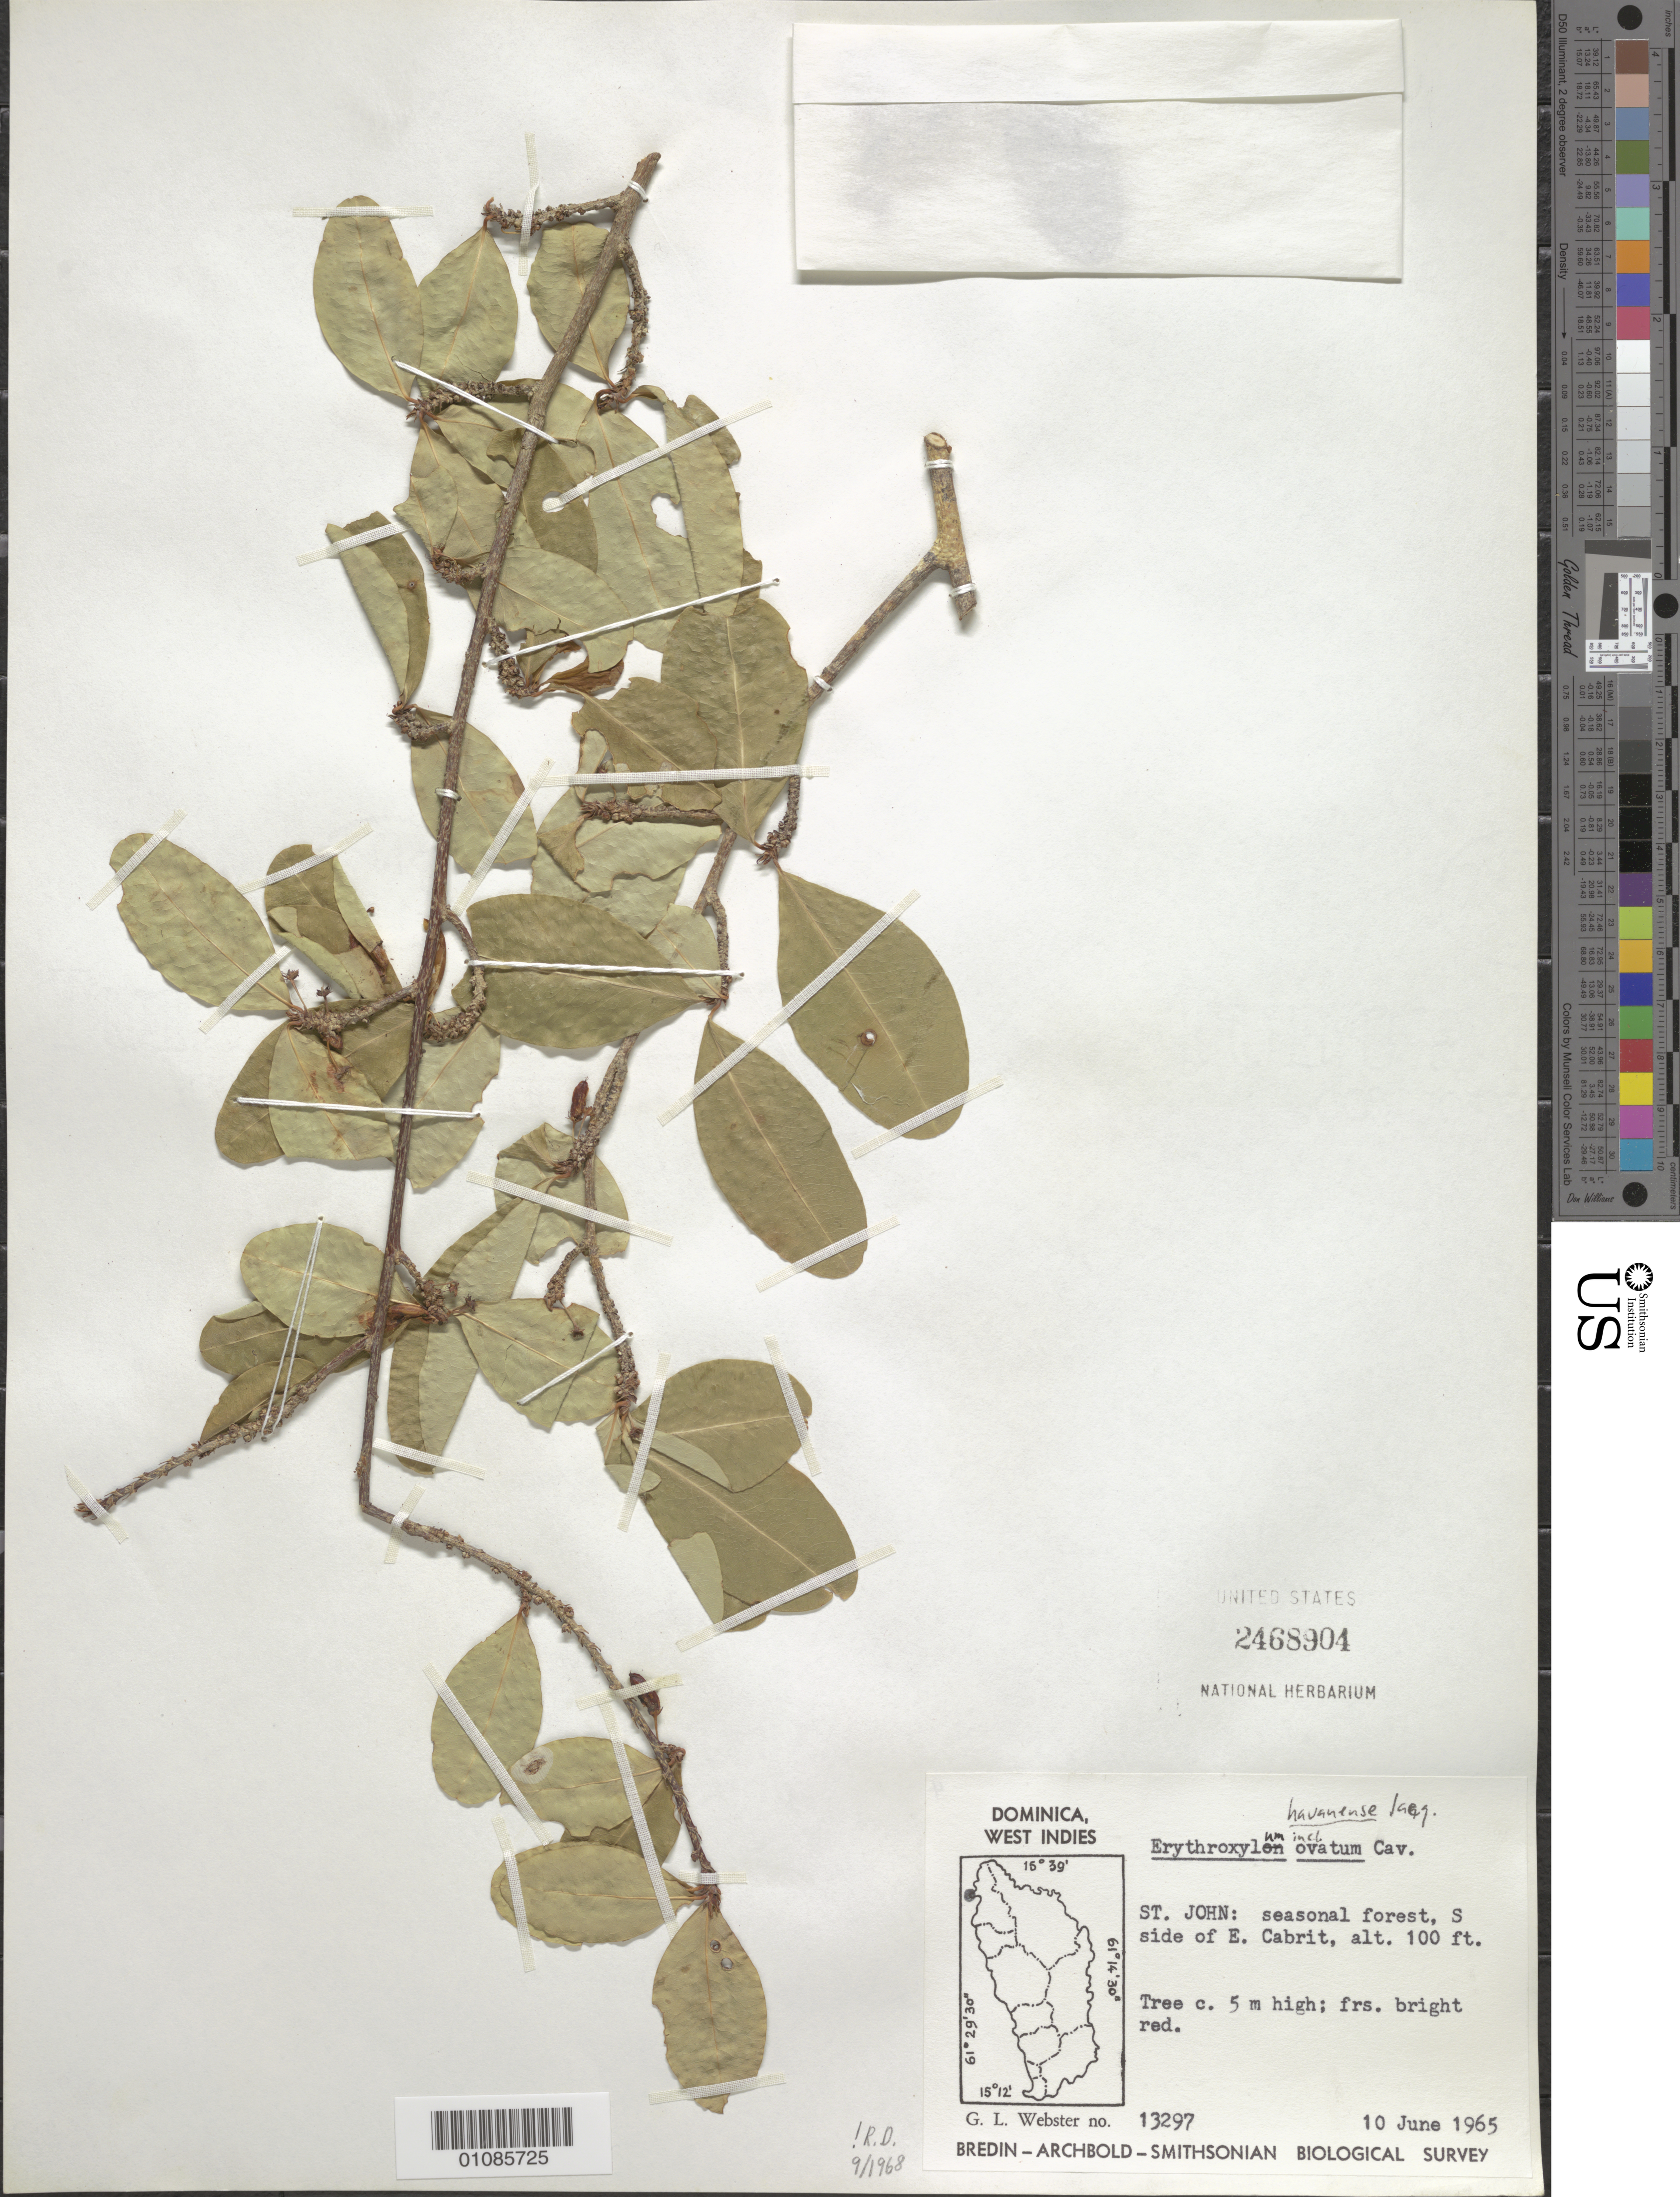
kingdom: Plantae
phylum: Tracheophyta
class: Magnoliopsida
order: Malpighiales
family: Erythroxylaceae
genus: Erythroxylum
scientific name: Erythroxylum havanense var. havanense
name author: Jacq.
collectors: G. L. Webster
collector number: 13297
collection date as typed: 10 Jun 1965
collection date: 1965-06-10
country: Dominica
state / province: St. John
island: Dominica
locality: S side of E Cabrit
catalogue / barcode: US 2468904